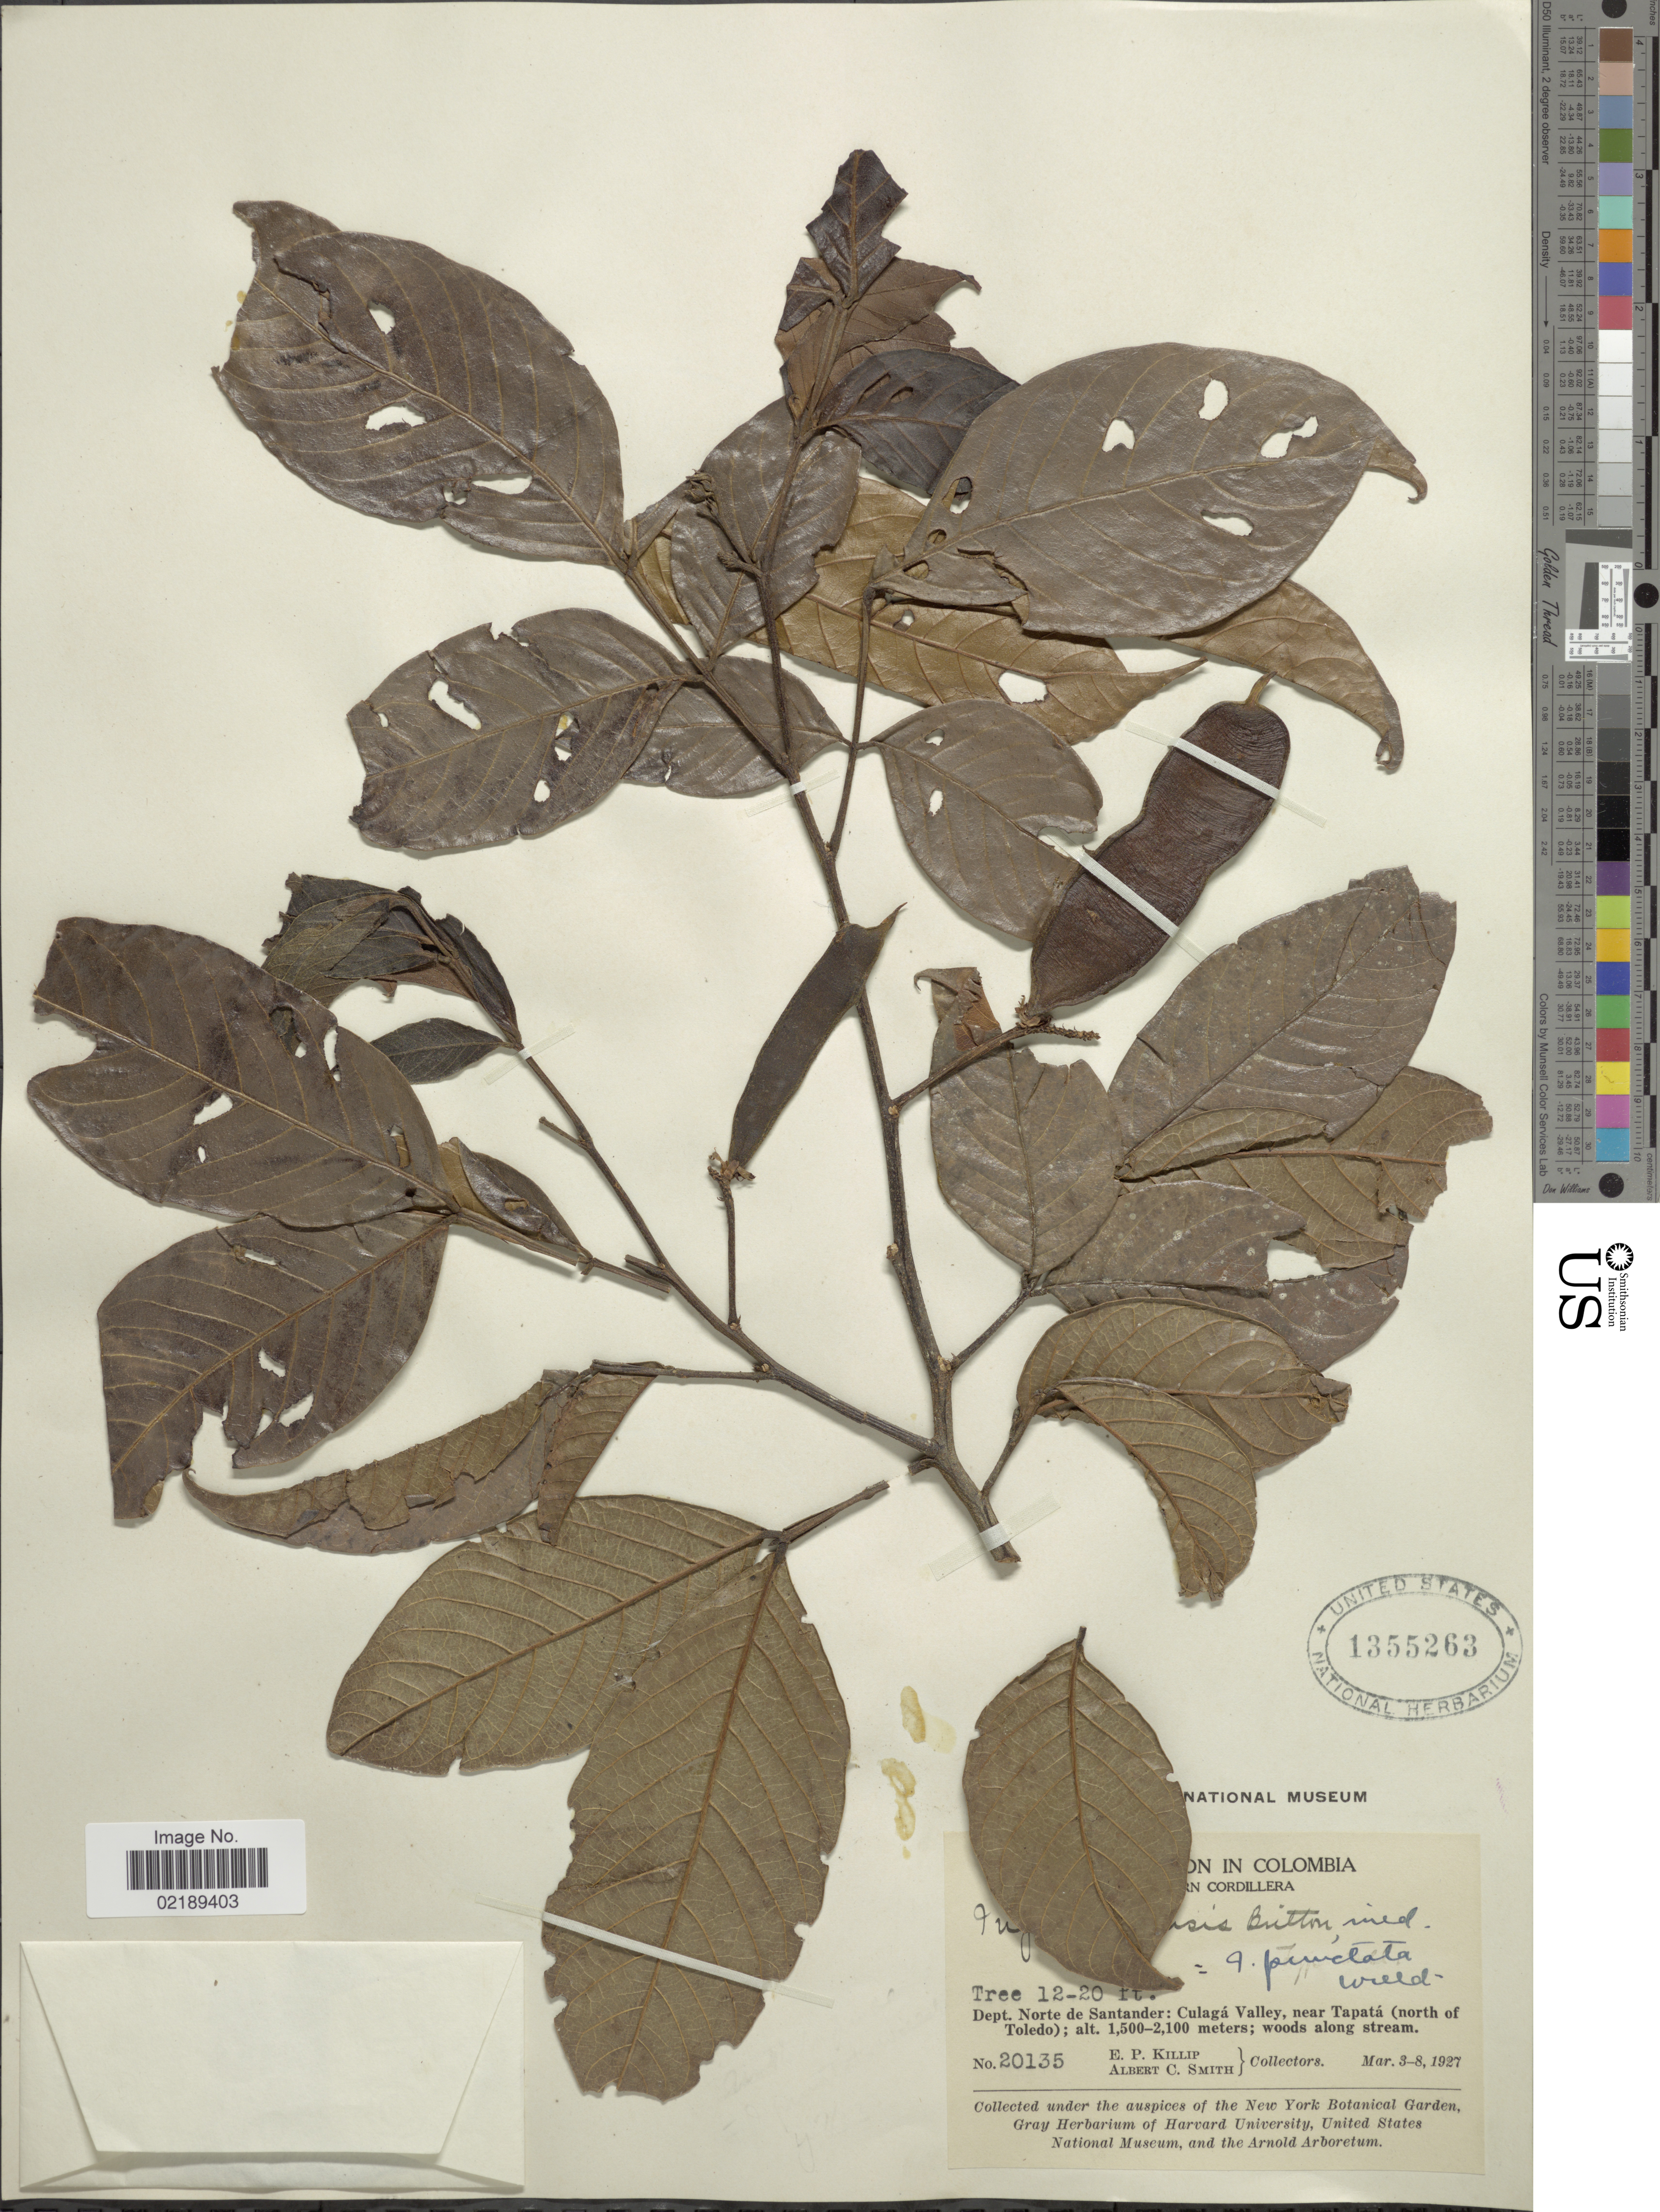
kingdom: Plantae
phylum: Tracheophyta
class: Magnoliopsida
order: Fabales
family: Fabaceae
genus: Inga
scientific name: Inga punctata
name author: Willd.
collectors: E. P. Killip & A. C. Smith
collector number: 20135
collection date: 1927-03-01/1927-03-08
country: Colombia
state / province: Norte de Santander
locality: Culaga Valley, near Tapata (north of Toledo), woods along stream.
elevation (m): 1500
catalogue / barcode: US 1355263